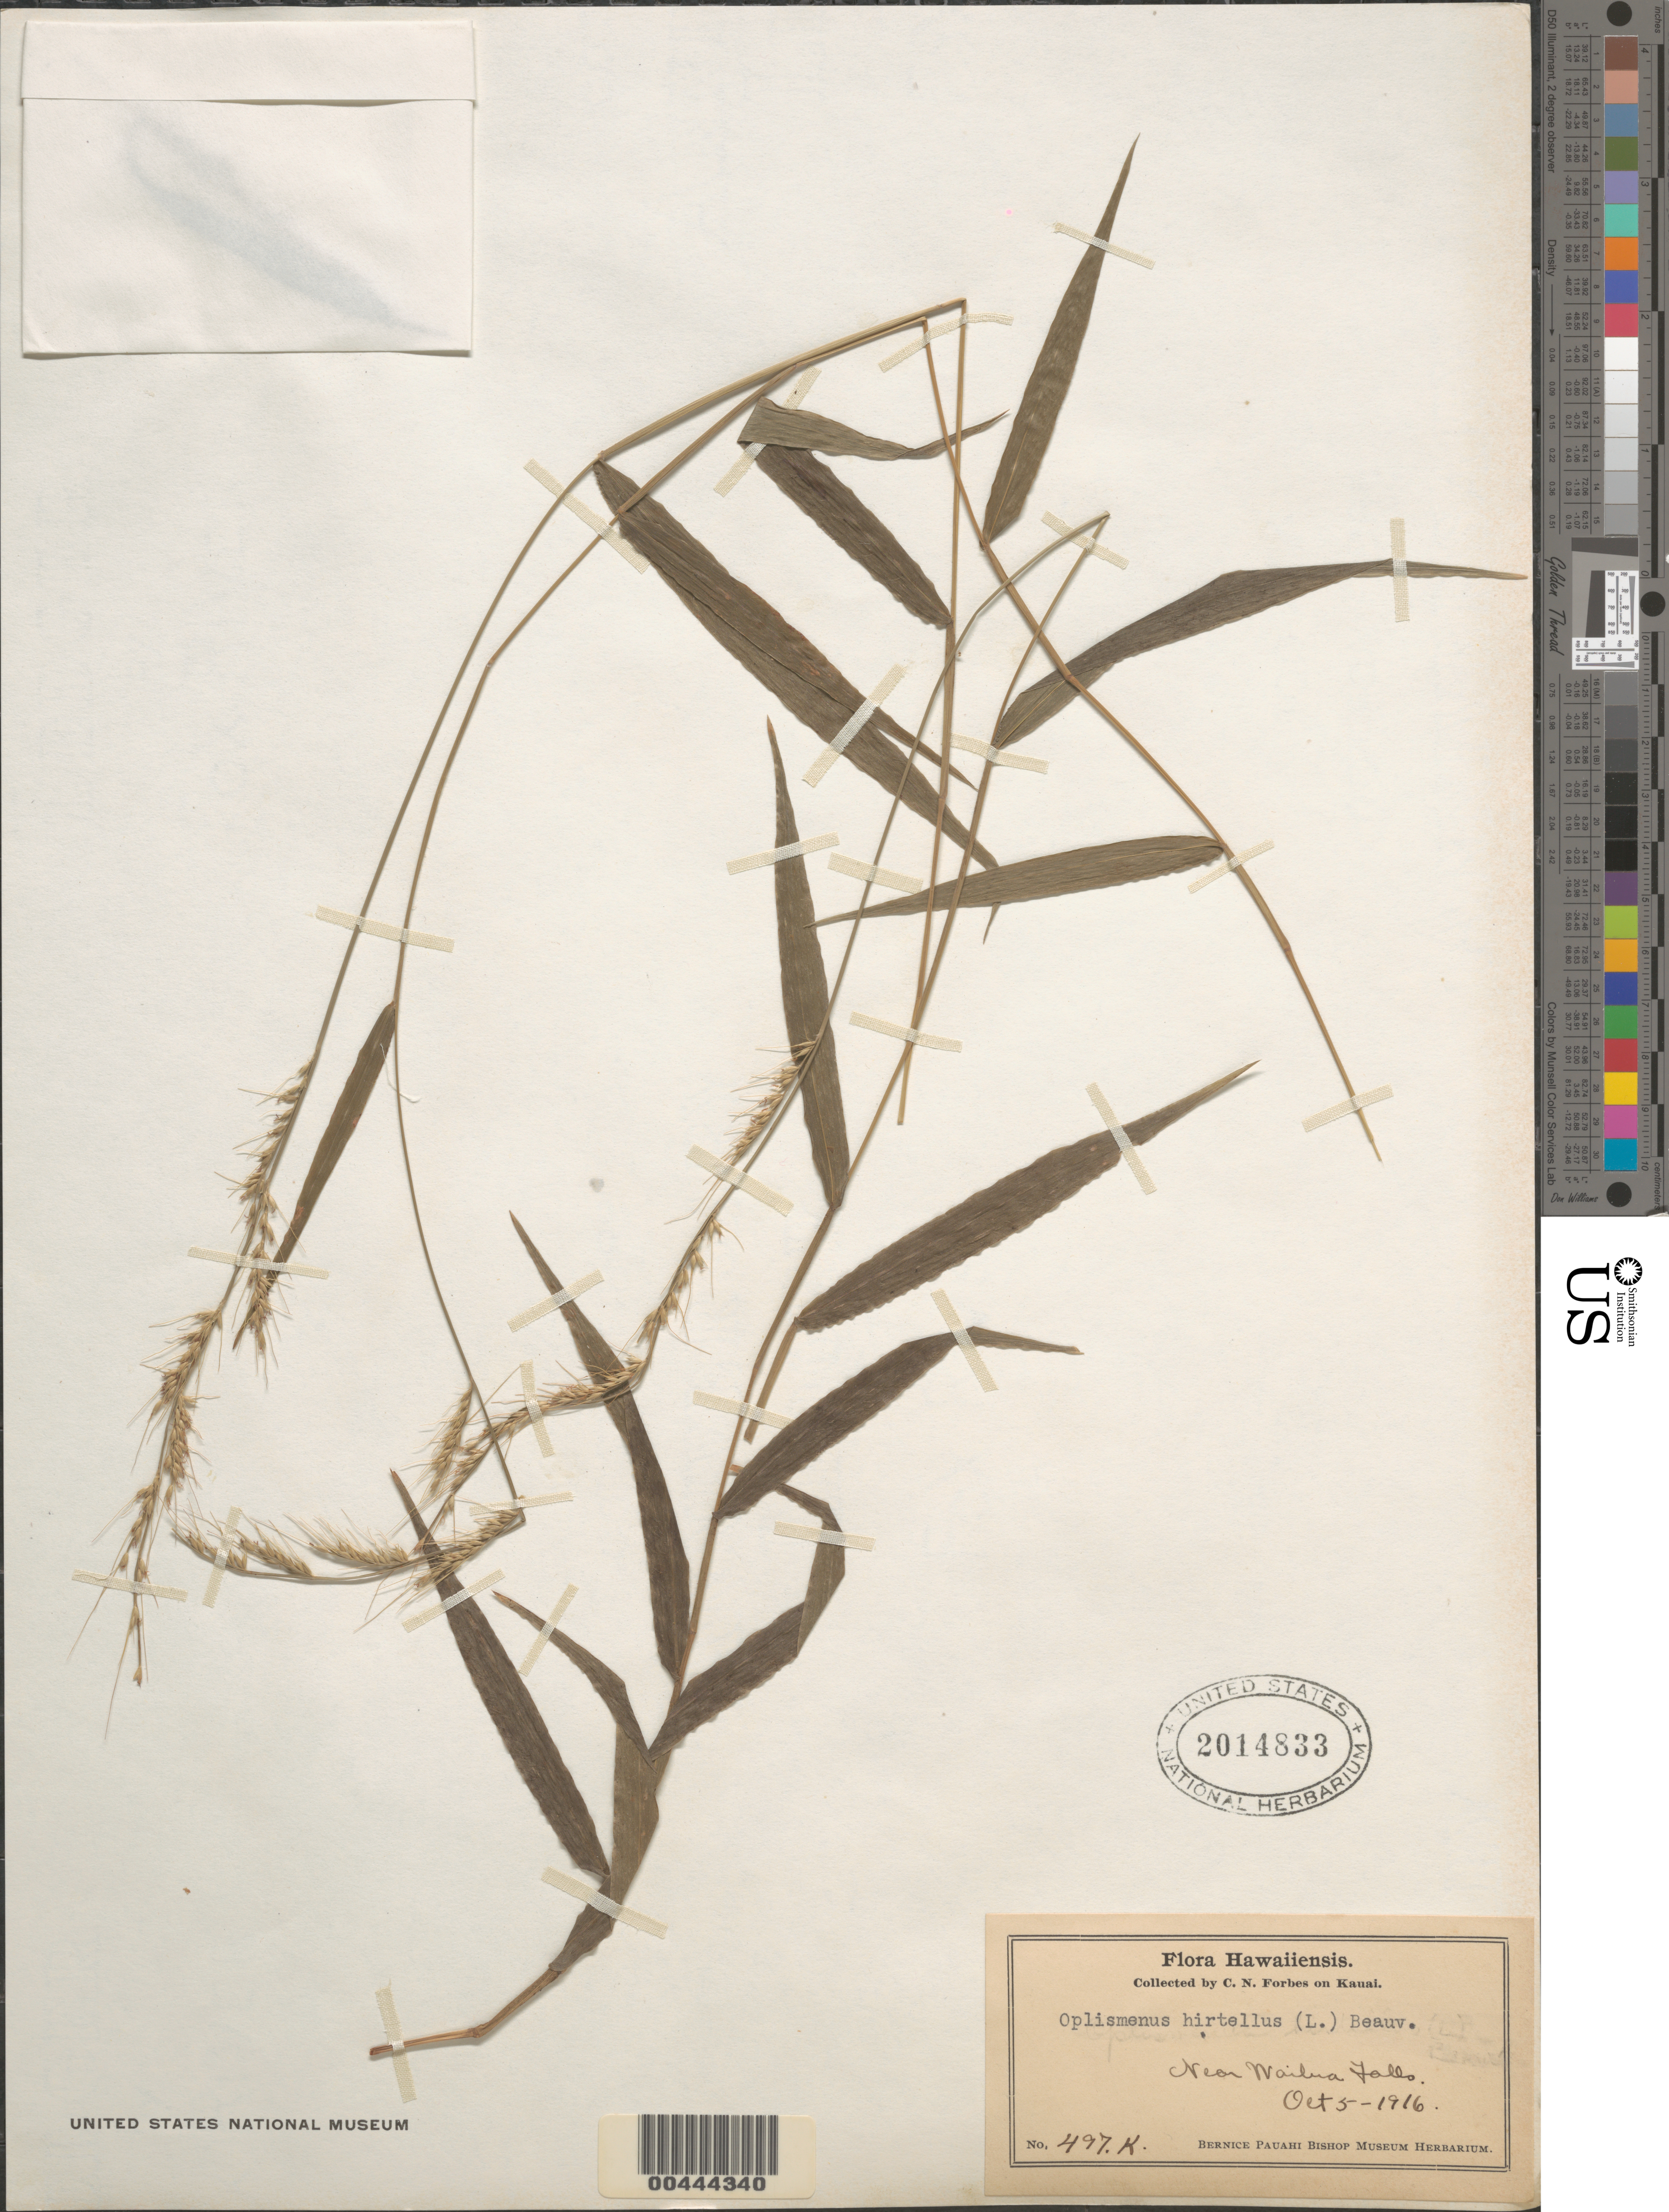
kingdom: Plantae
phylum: Tracheophyta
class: Liliopsida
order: Poales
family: Poaceae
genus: Oplismenus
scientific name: Oplismenus compositus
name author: (L.) P. Beauv.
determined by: Clayton, W. D.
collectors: C. N. Forbes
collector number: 497.K.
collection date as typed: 5 Oct 1916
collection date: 1916-10-05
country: United States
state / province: Hawaii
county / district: Kauai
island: Kaua'i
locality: Near Wailua Falls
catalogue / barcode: US 2014833